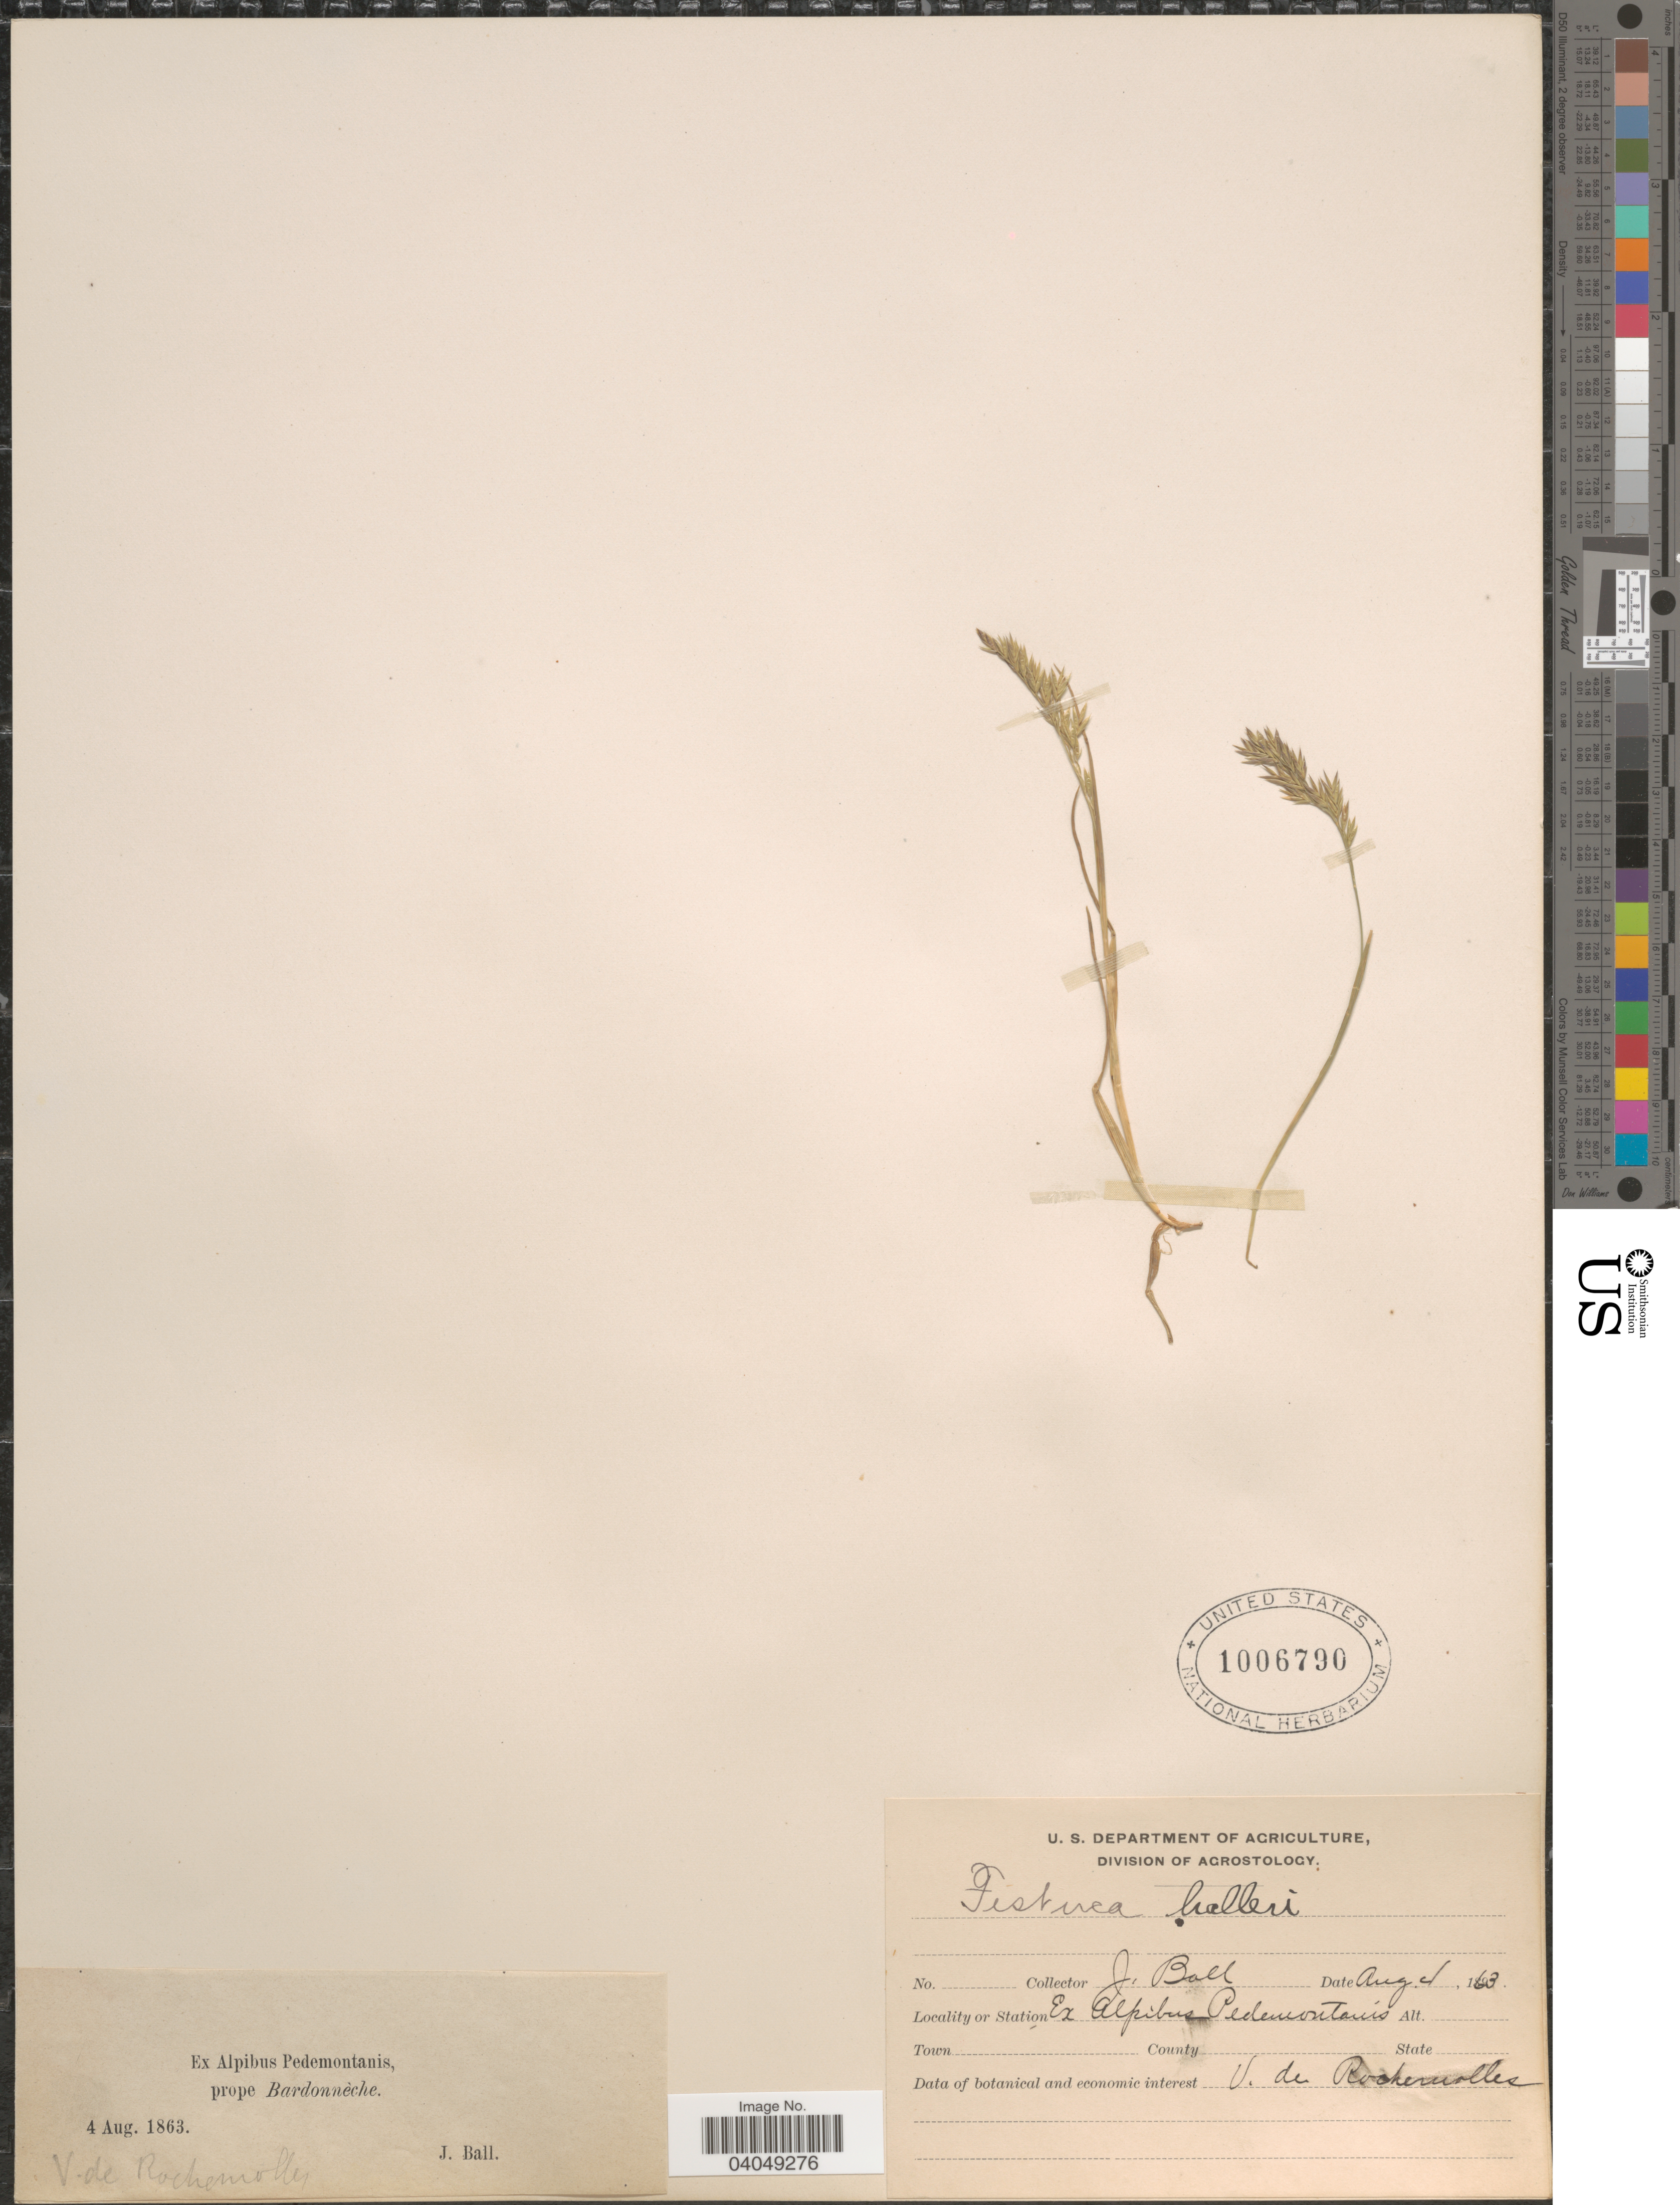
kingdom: Plantae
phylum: Tracheophyta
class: Liliopsida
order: Poales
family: Poaceae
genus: Festuca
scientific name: Festuca halleri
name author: All.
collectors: J. Ball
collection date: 1863-08-04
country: Italy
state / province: Piedmont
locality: Ex Alpibus Pedemontanis, prope Bardonnèche. V. de Rochemolles.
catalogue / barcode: US 1006790